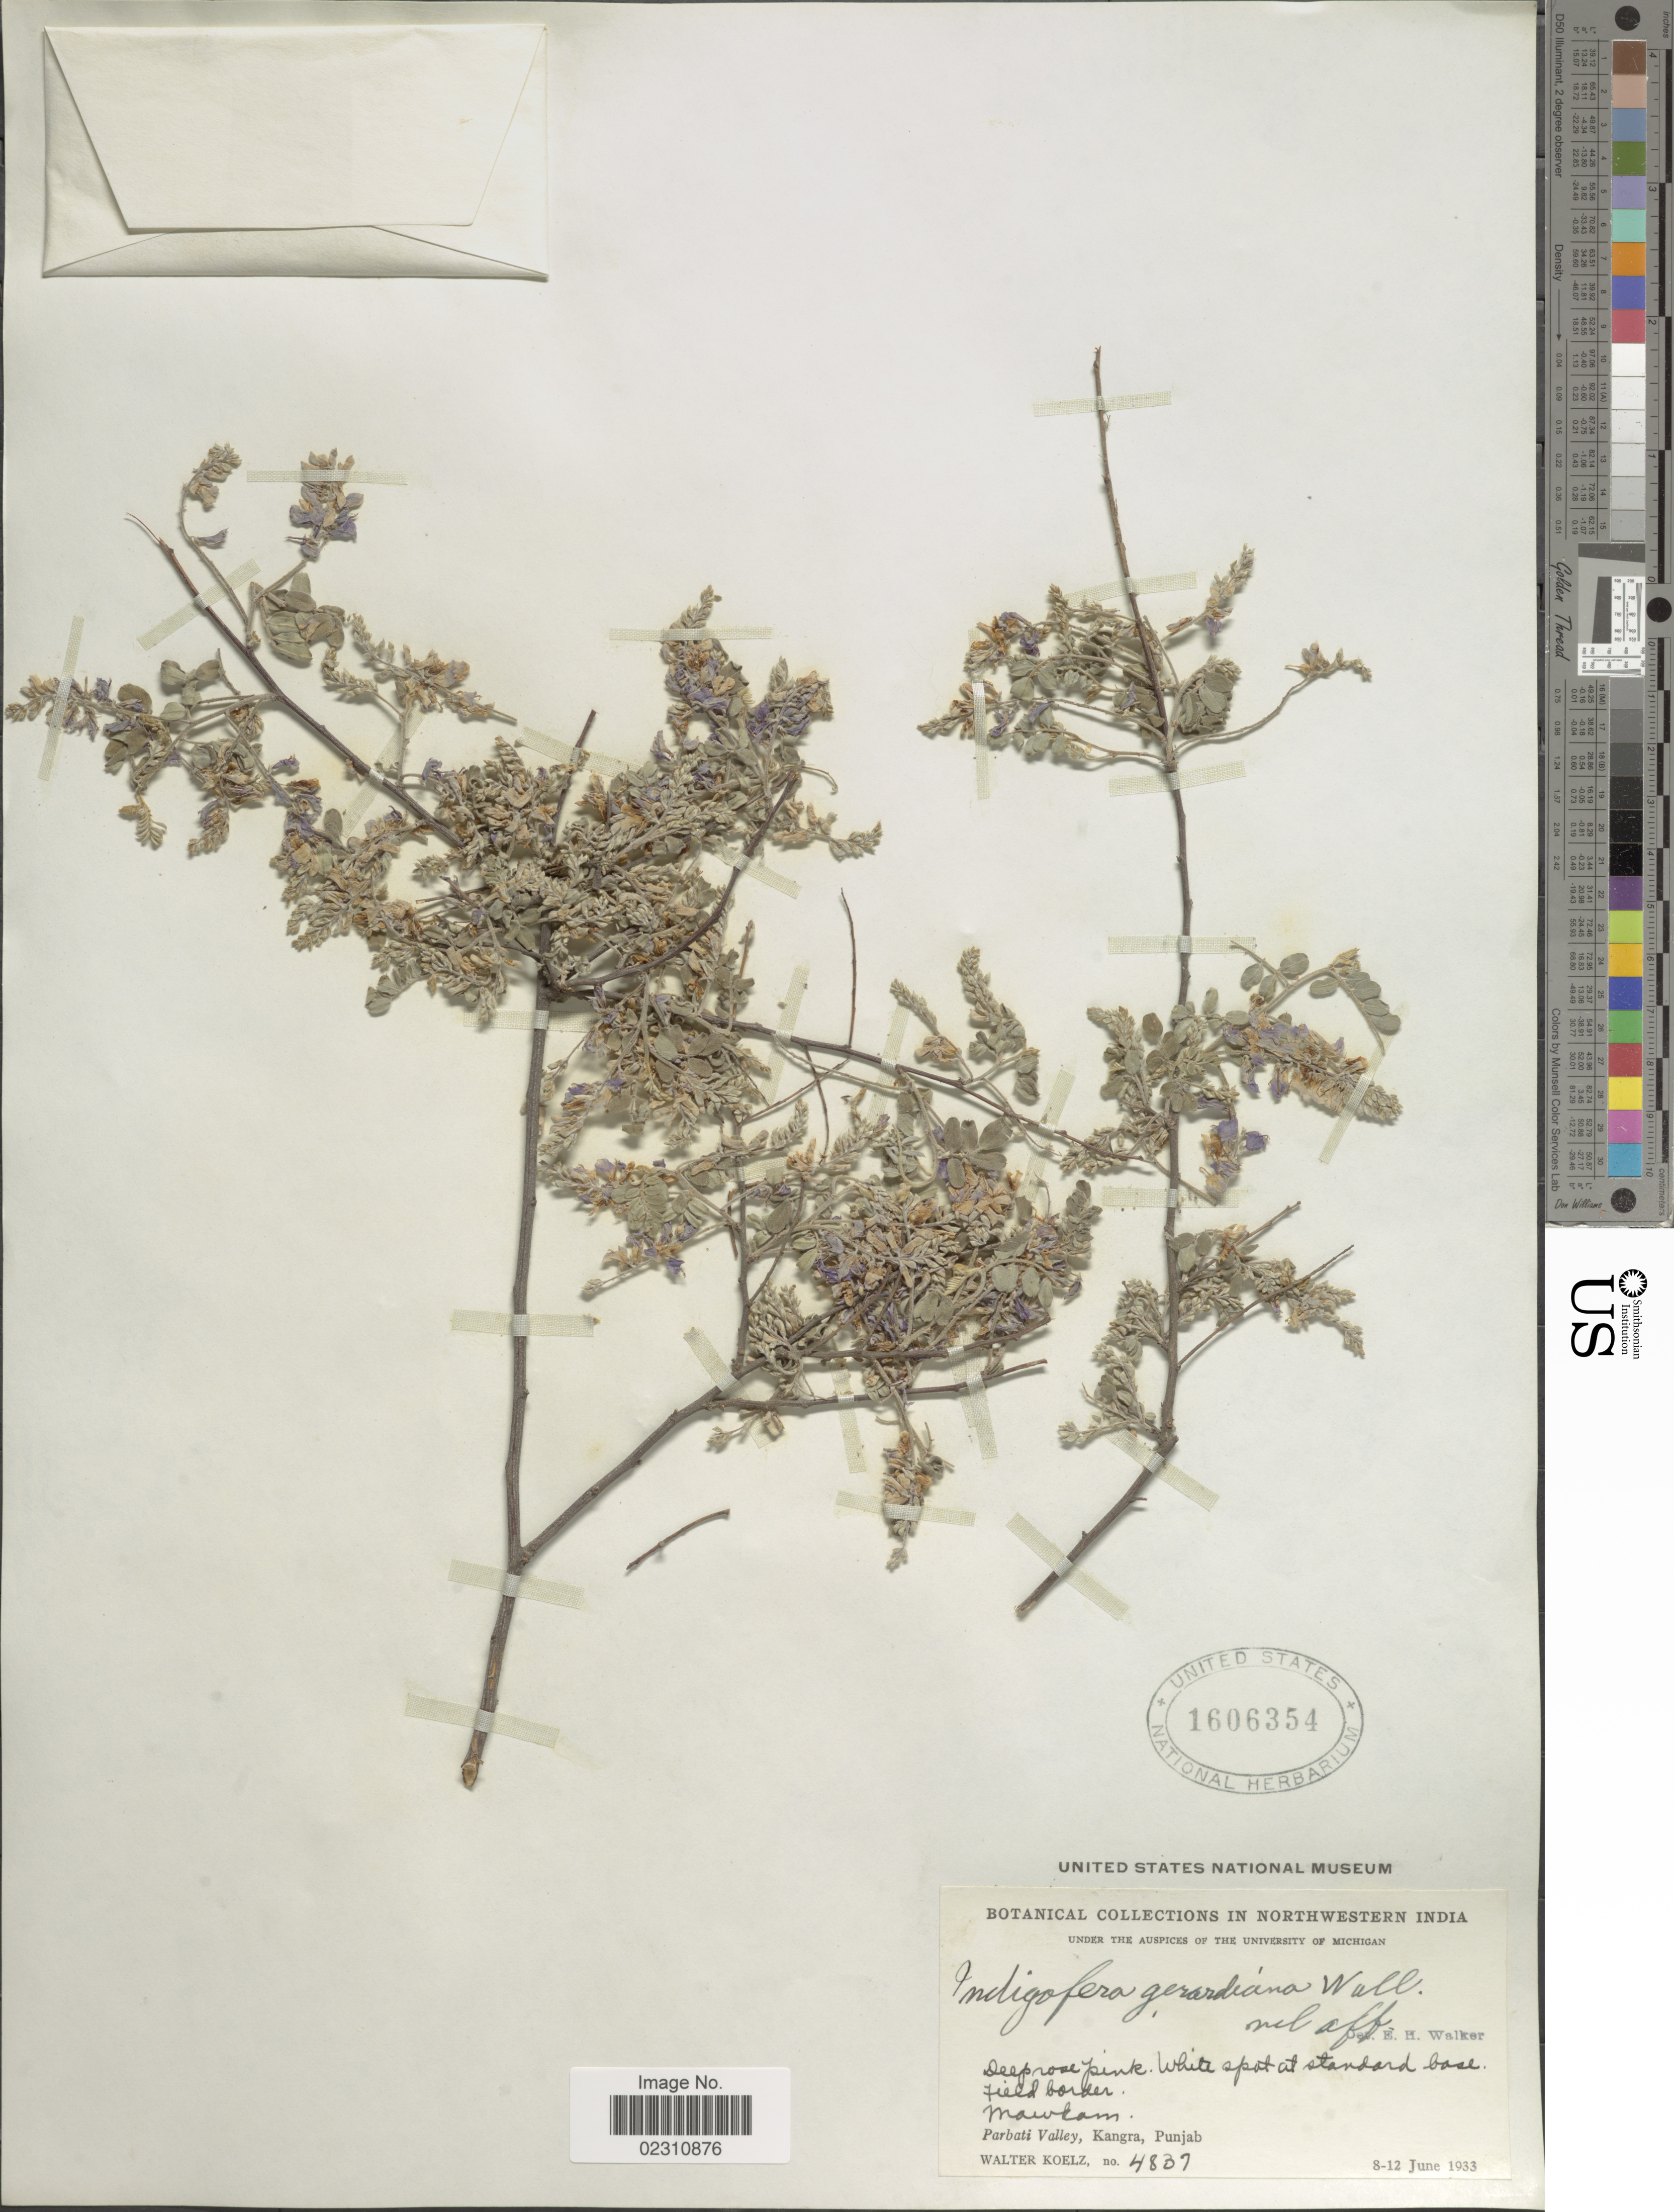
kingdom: Plantae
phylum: Tracheophyta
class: Magnoliopsida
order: Fabales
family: Fabaceae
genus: Indigofera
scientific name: Indigofera gerardiana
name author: Wall.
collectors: W. N. Koelz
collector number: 4837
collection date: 1933-06-08/1933-06-12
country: India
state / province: Himachal Pradesh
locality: Northwestern India, Parbati Valley, Kangra, Punjab. Mawkam [interpreted].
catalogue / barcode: US 1606354